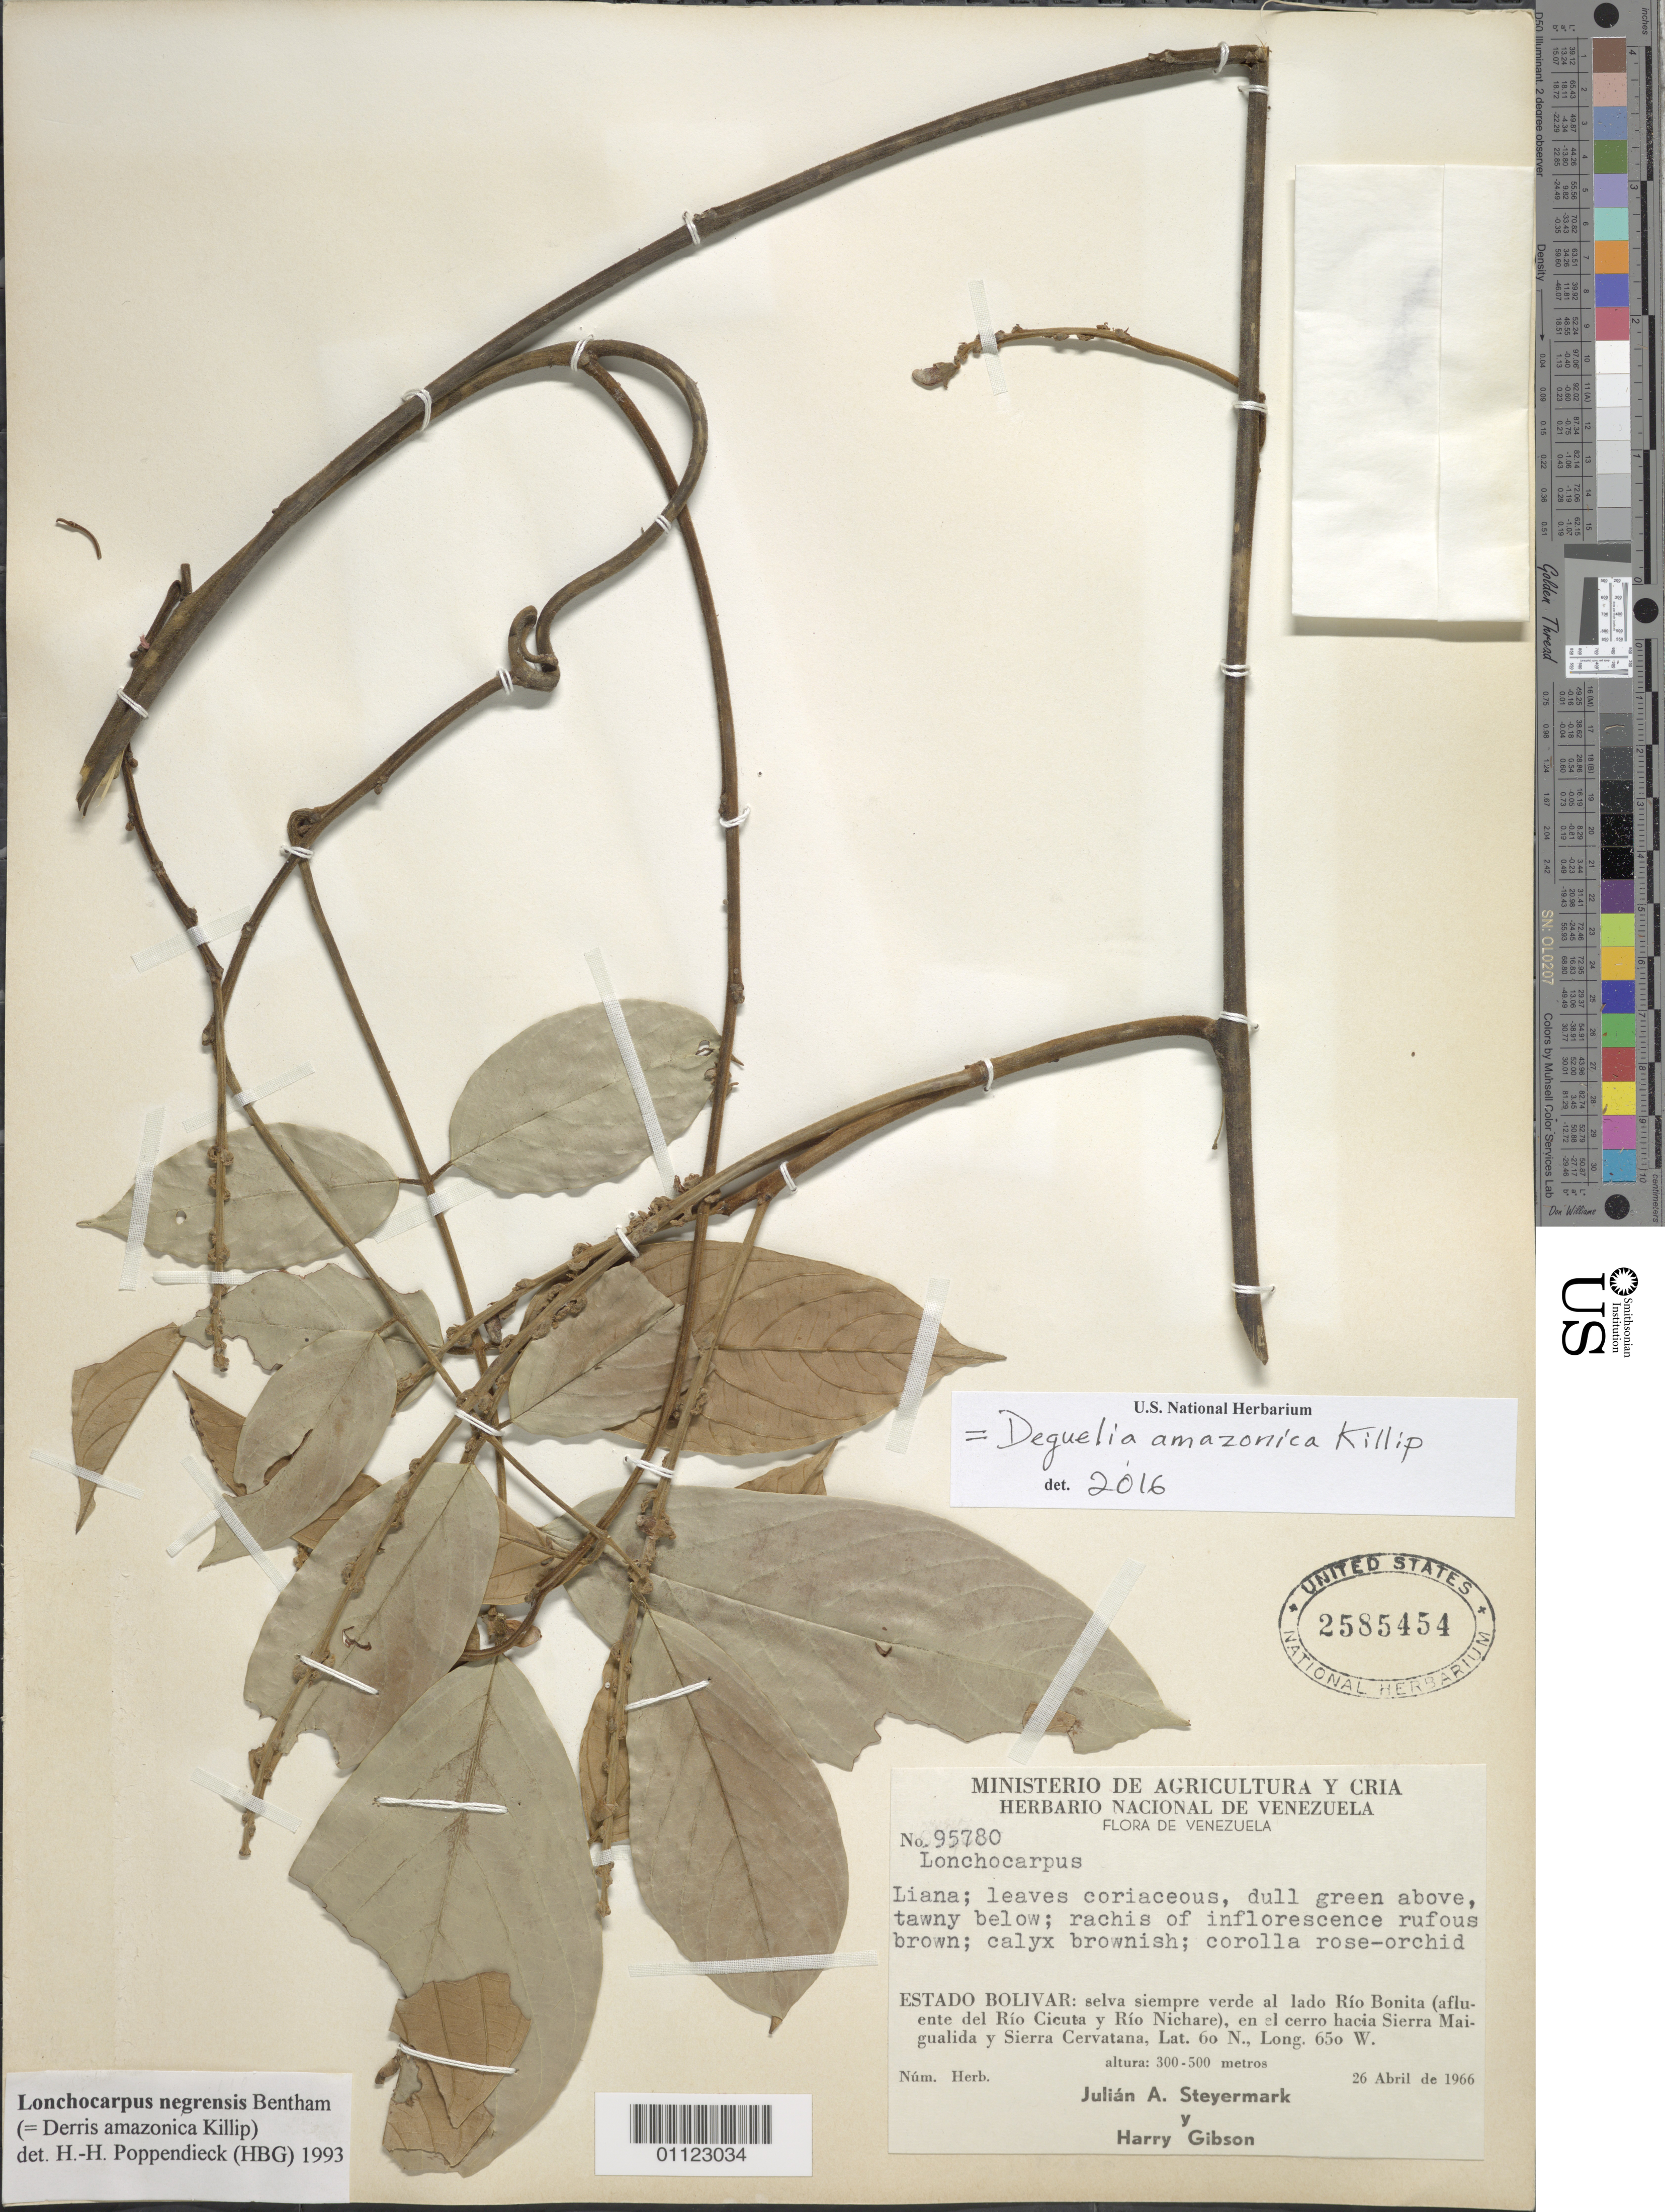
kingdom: Plantae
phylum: Tracheophyta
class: Magnoliopsida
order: Fabales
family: Fabaceae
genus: Deguelia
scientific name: Deguelia amazonica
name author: Killip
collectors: J. Steyermark & H. Gibson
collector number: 95780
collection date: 1966-04-26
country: Venezuela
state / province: Bolivar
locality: Selva siempre verde al lado Rio Bonita (afluente del Rio Cicuta y Rio Nichare), en el cerro hacia Sierra Maigualida y Sierra Cervatana.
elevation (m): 300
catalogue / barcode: US 2585454